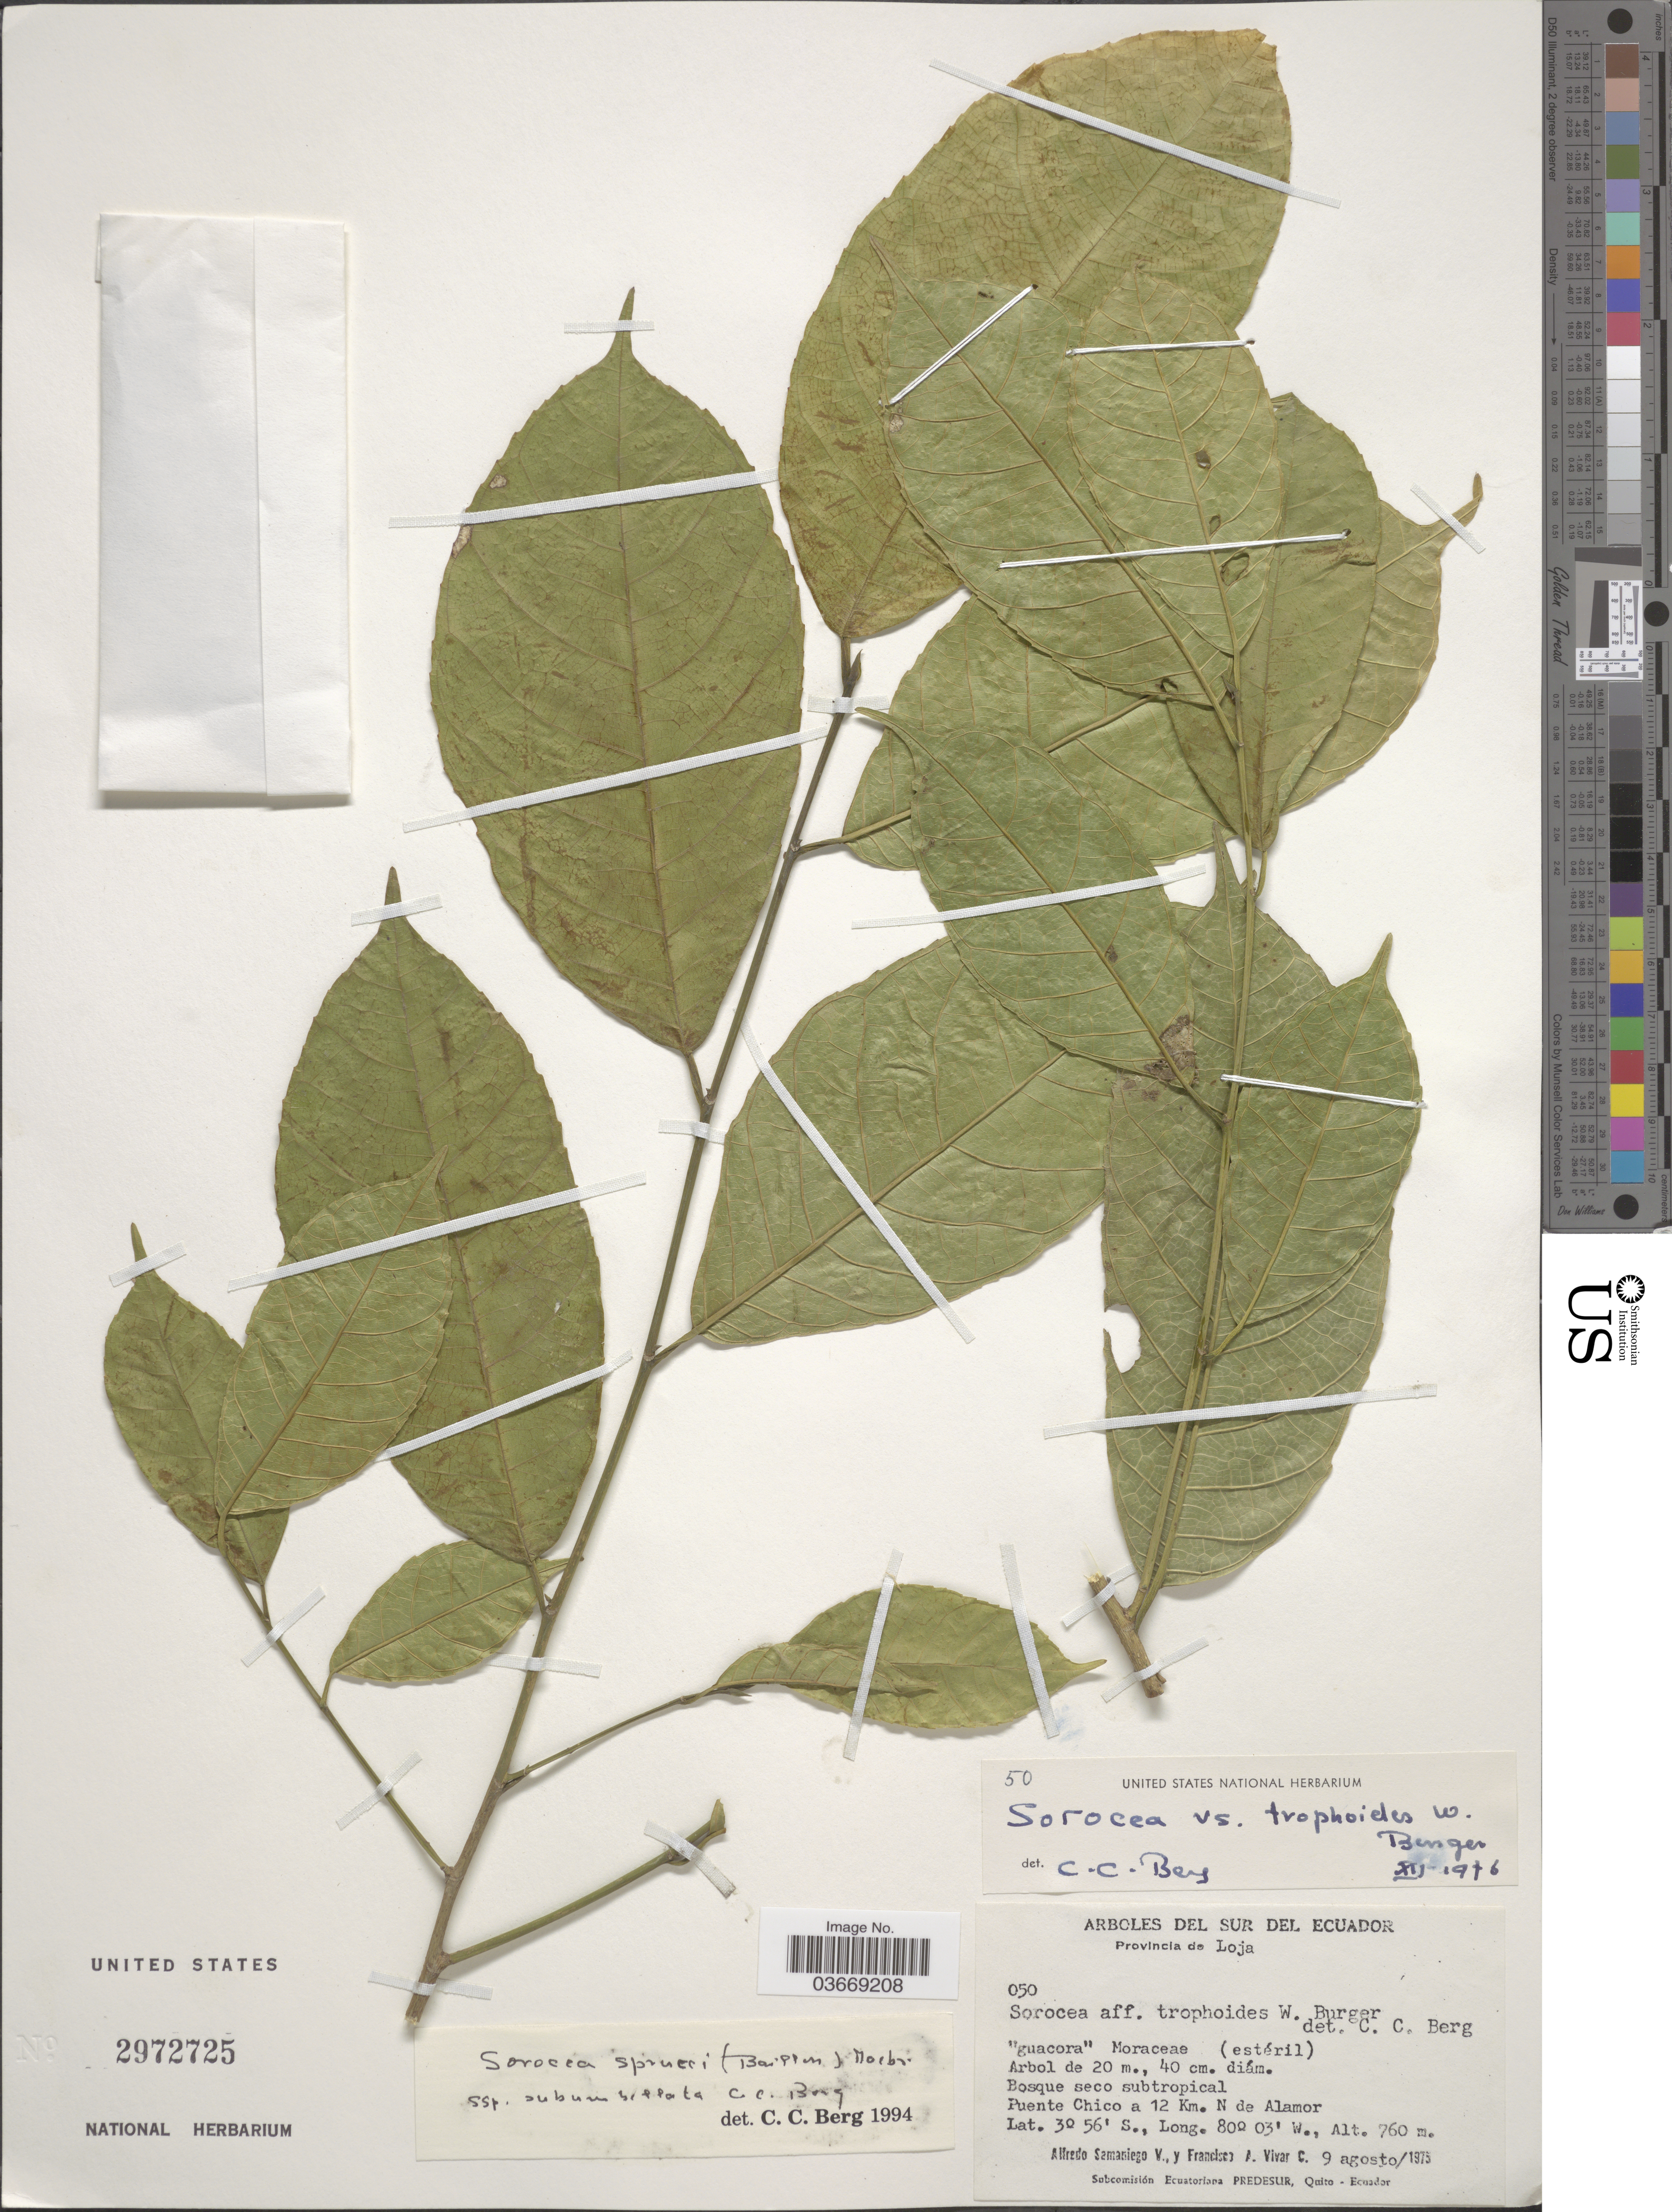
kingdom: Plantae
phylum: Tracheophyta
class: Magnoliopsida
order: Rosales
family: Moraceae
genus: Sorocea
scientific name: Sorocea sprucei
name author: (Baill.) J.F. Macbr.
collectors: A. V. Samaniego & F. A. Vivar C.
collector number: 050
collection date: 1975-08-09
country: Ecuador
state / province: Loja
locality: Sur del Ecuador. Puente Chico a 12 Km. N de Alamor.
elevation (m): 760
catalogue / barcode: US 2972725